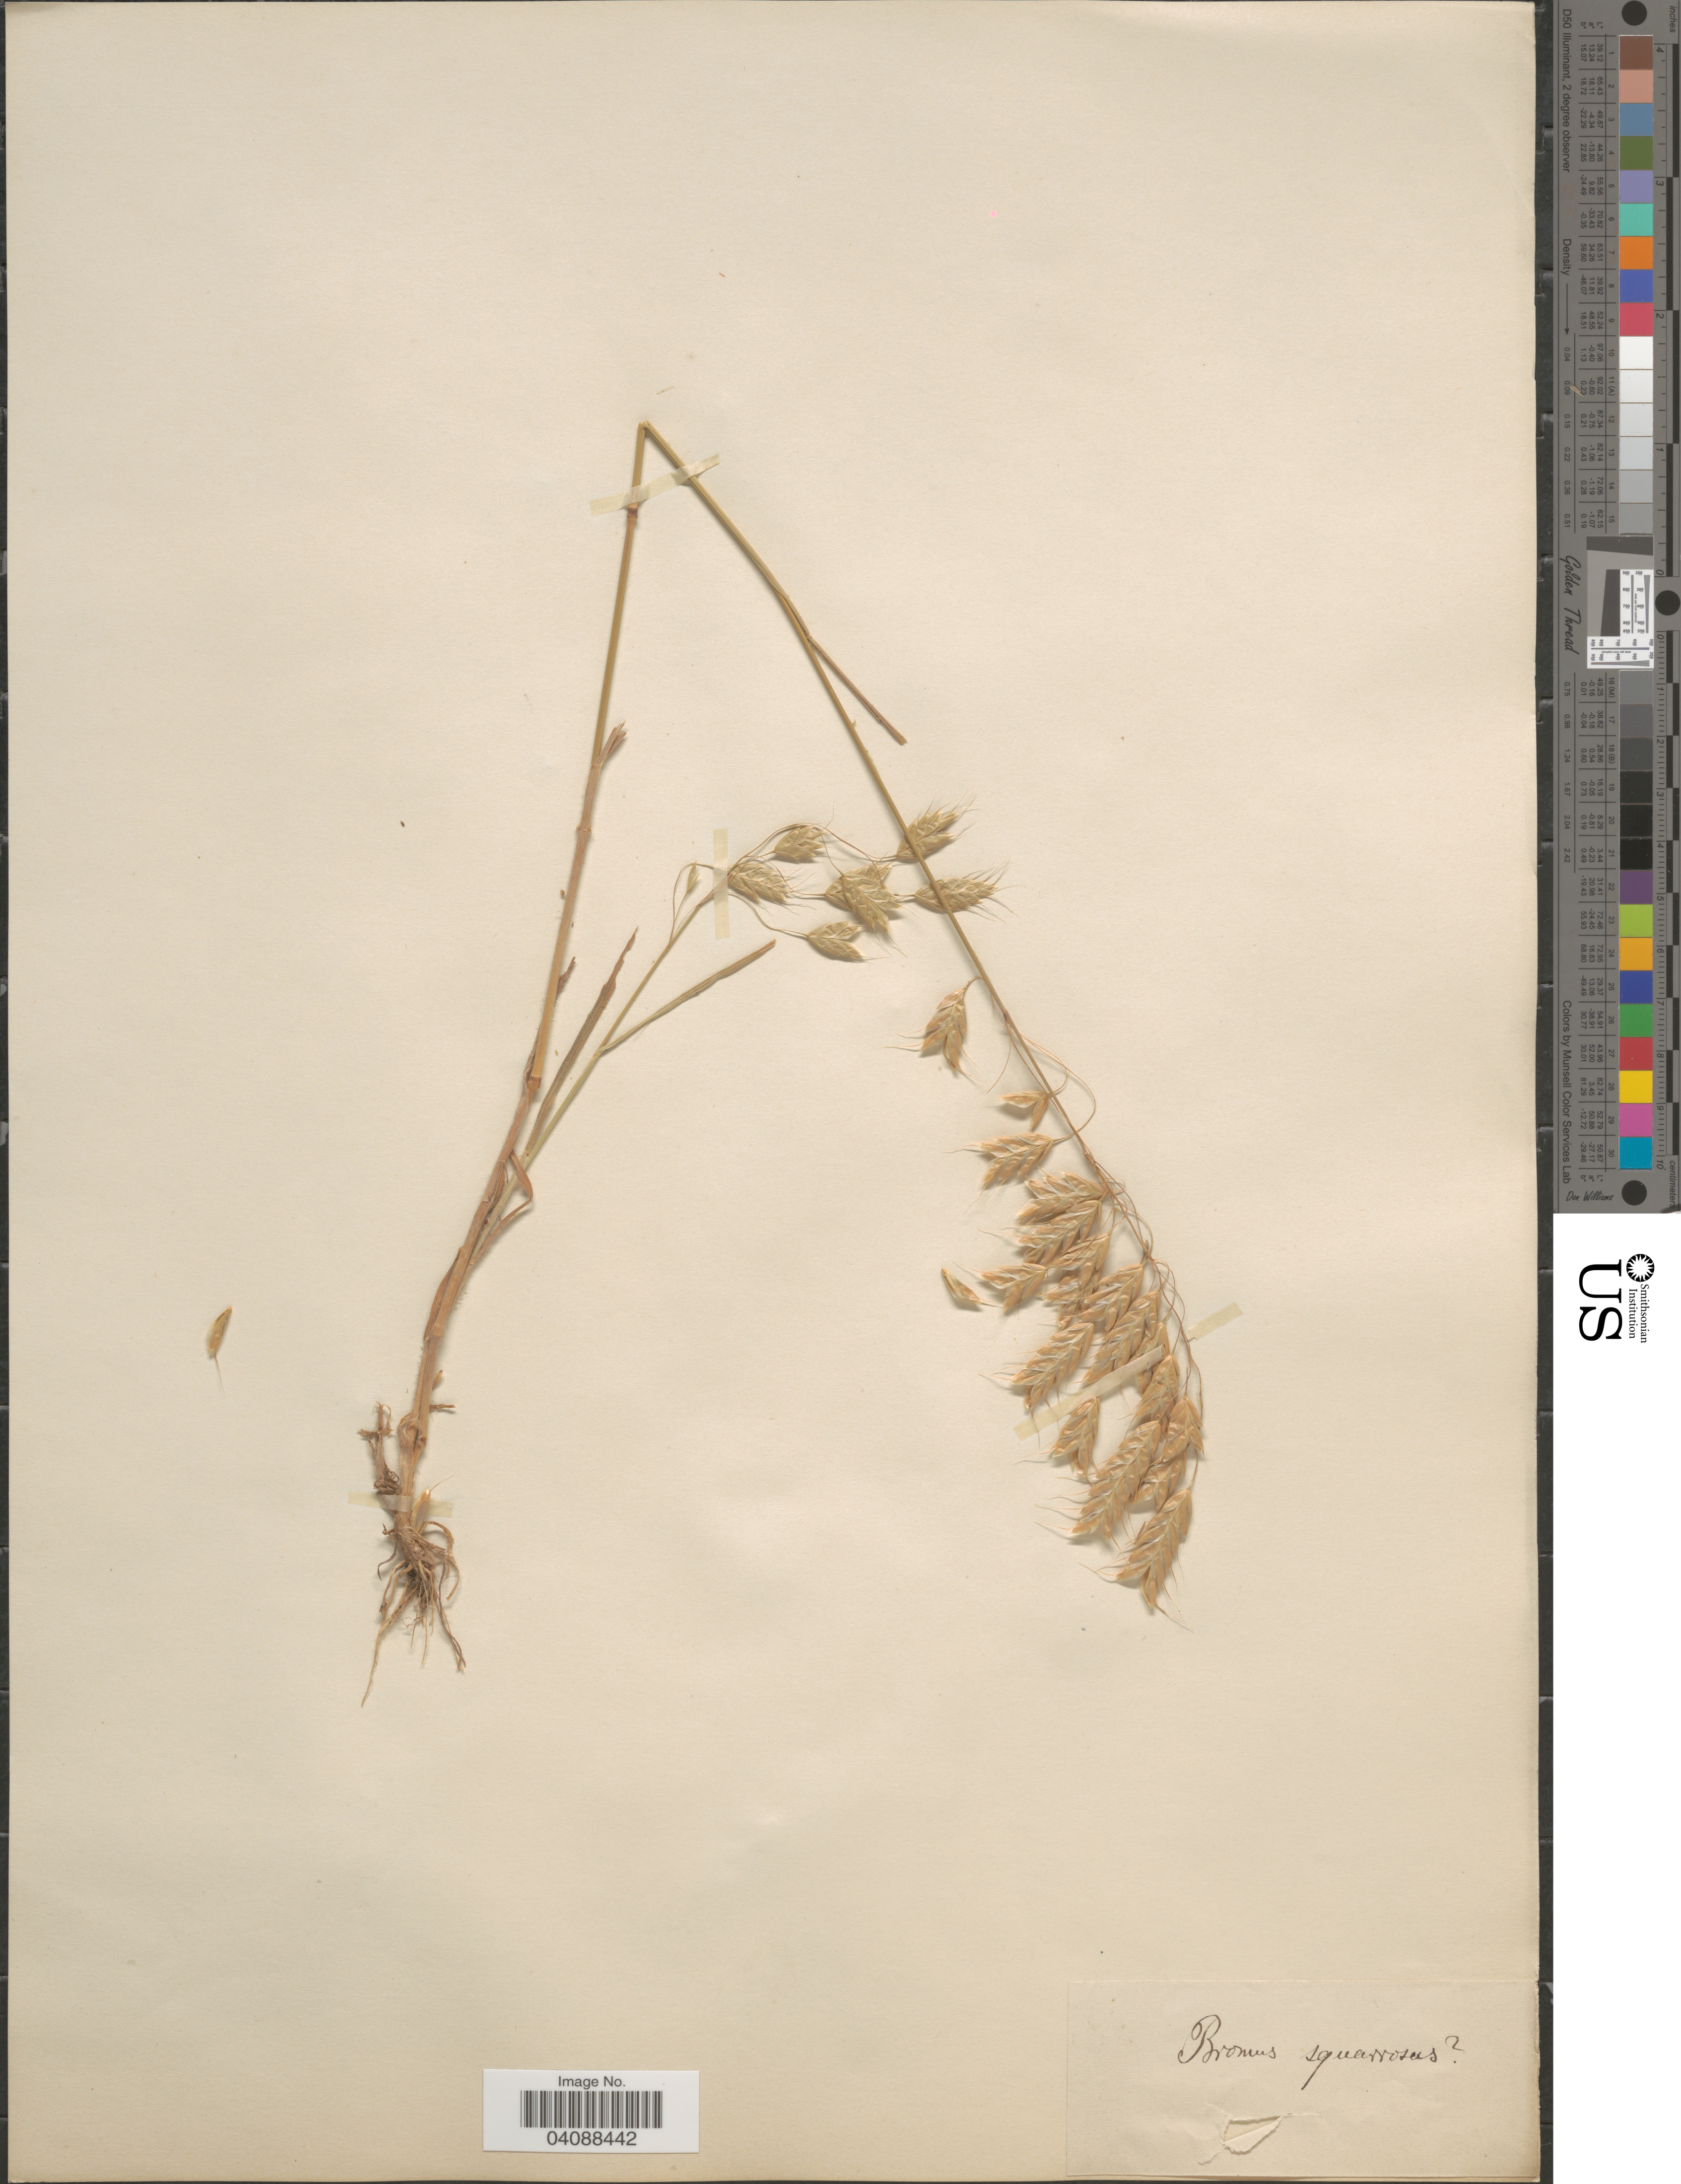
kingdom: Plantae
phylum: Tracheophyta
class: Liliopsida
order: Poales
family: Poaceae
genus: Bromus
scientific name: Bromus squarrosus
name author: L.